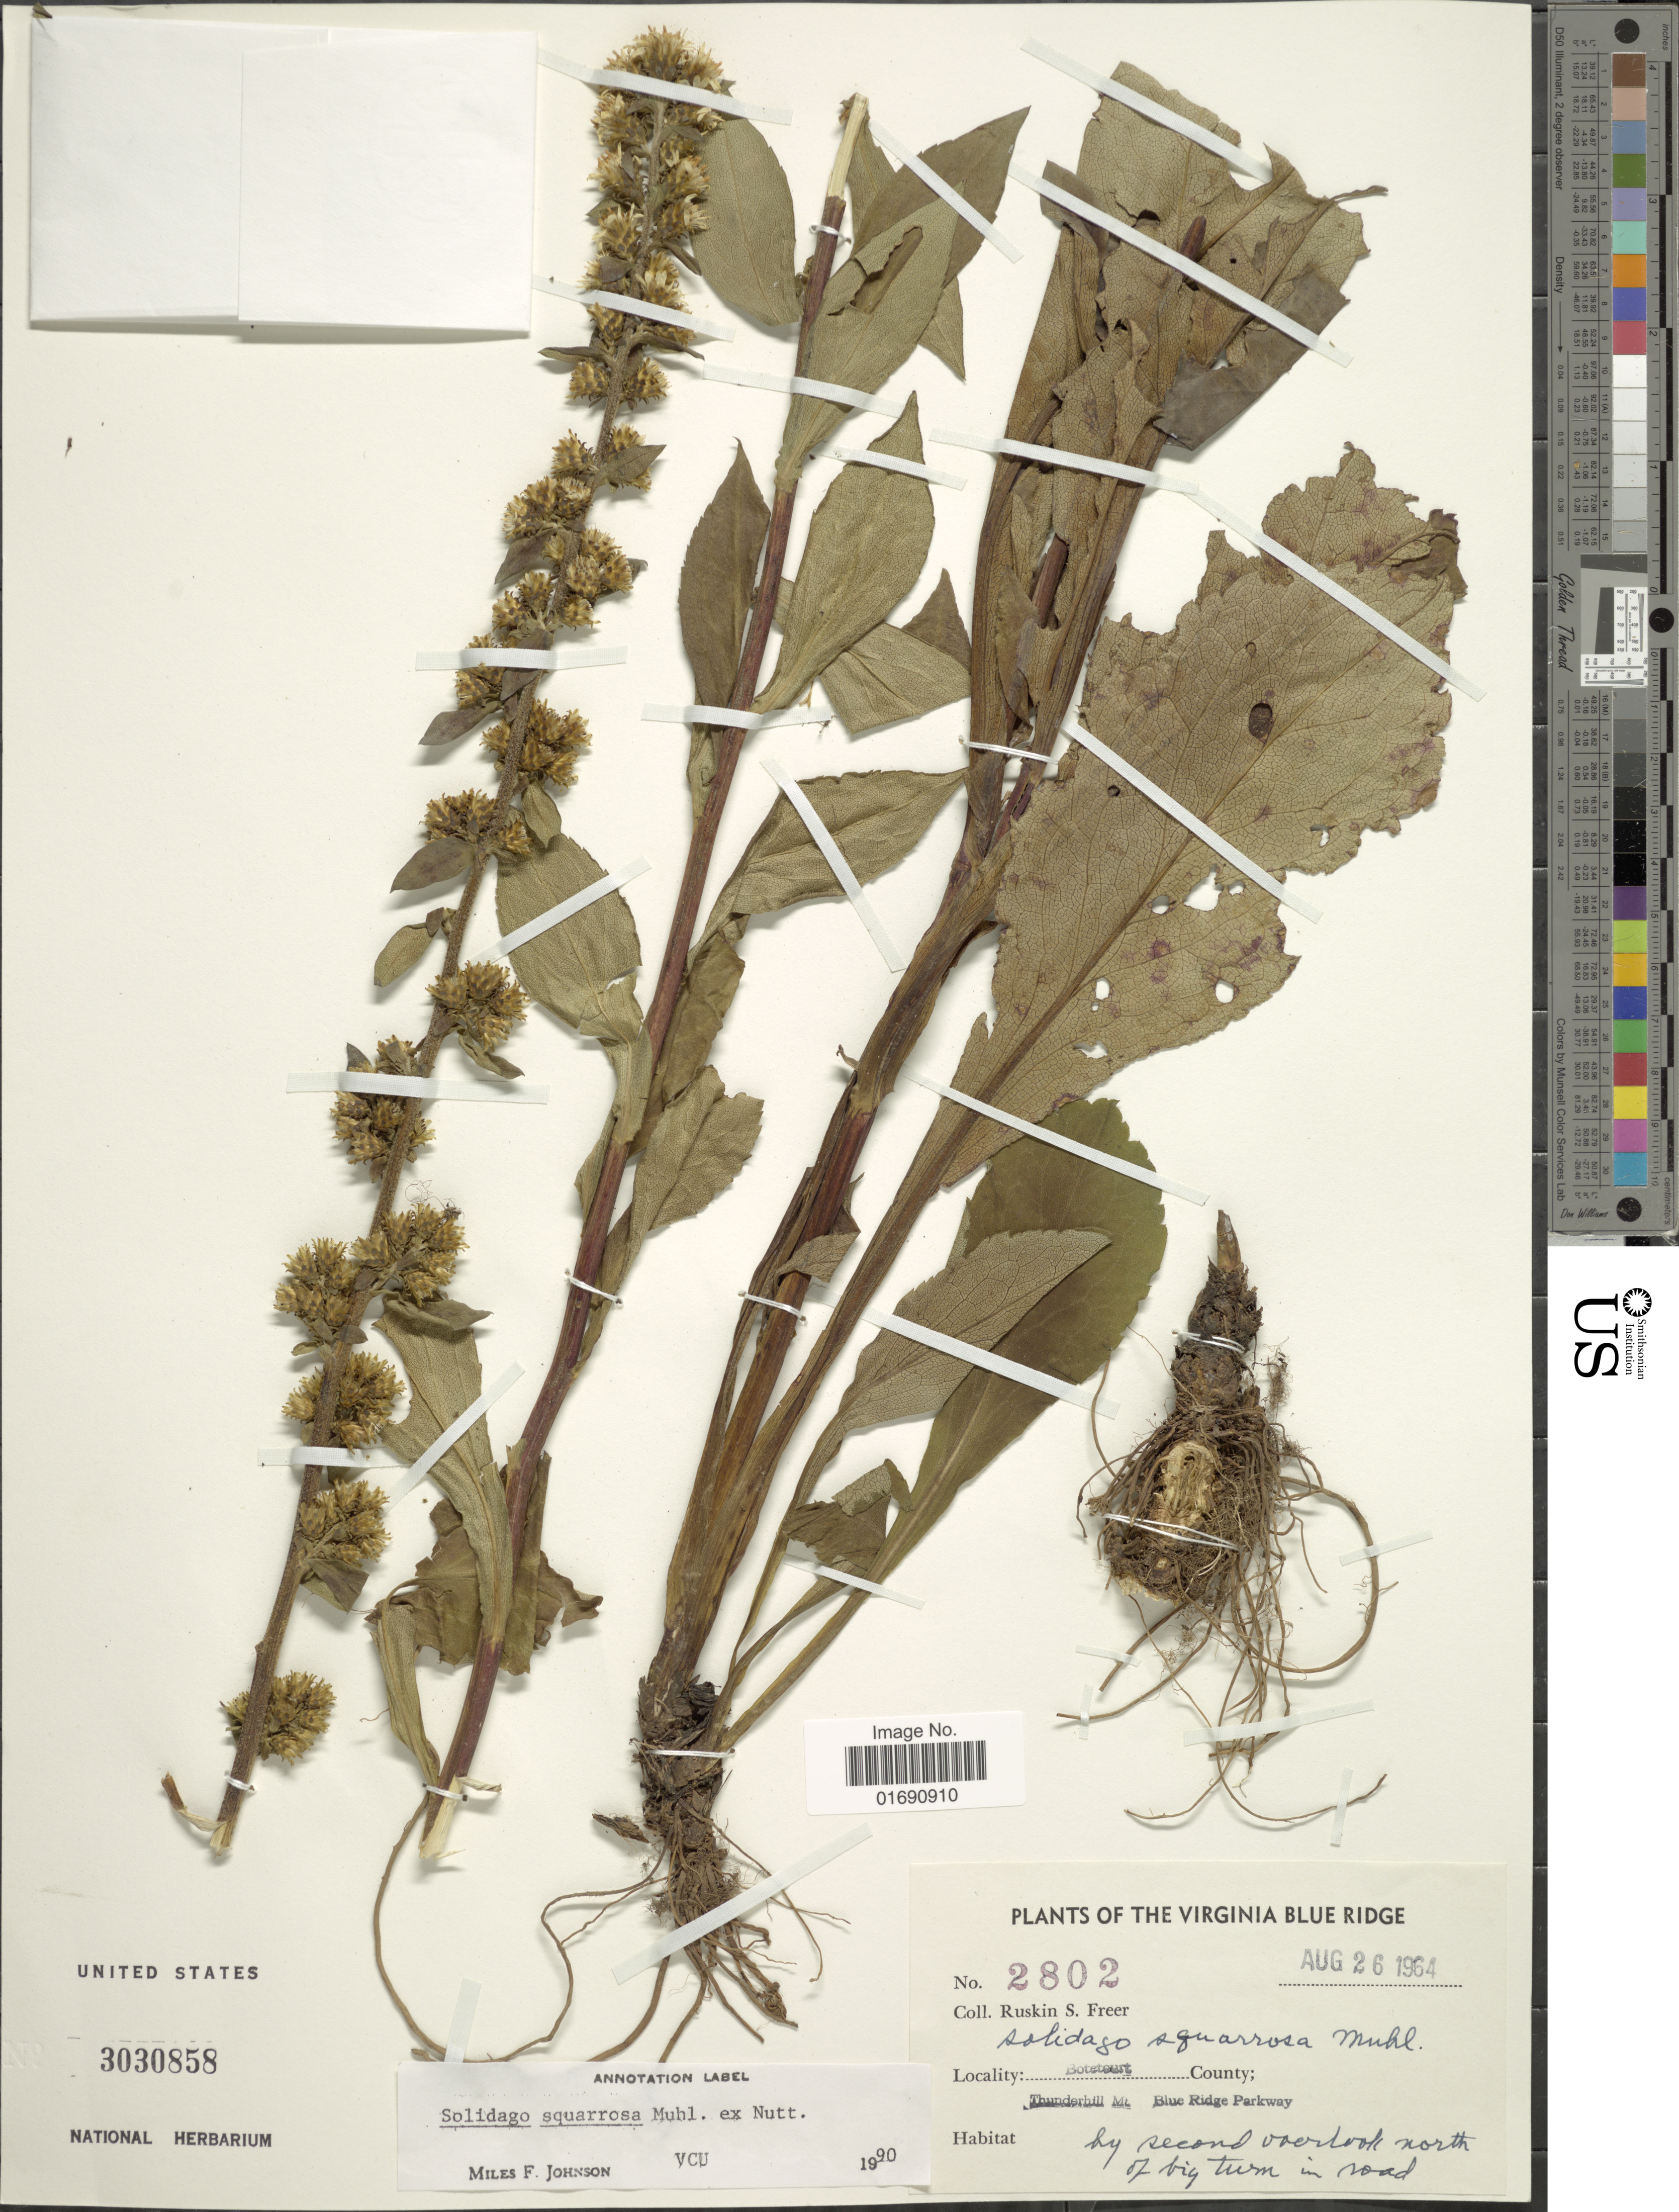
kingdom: Plantae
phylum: Tracheophyta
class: Magnoliopsida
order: Asterales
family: Asteraceae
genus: Solidago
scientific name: Solidago squarrosa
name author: Muhl.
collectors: R. Freer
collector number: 2802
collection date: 1964-08-26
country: United States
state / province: Virginia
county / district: Botetourt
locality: The Virginia Blue Ridge, Botetourt County; Thunderhill Mt. Blue Ridge Parkway, by second overtook north of big town in road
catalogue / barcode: US 3030858